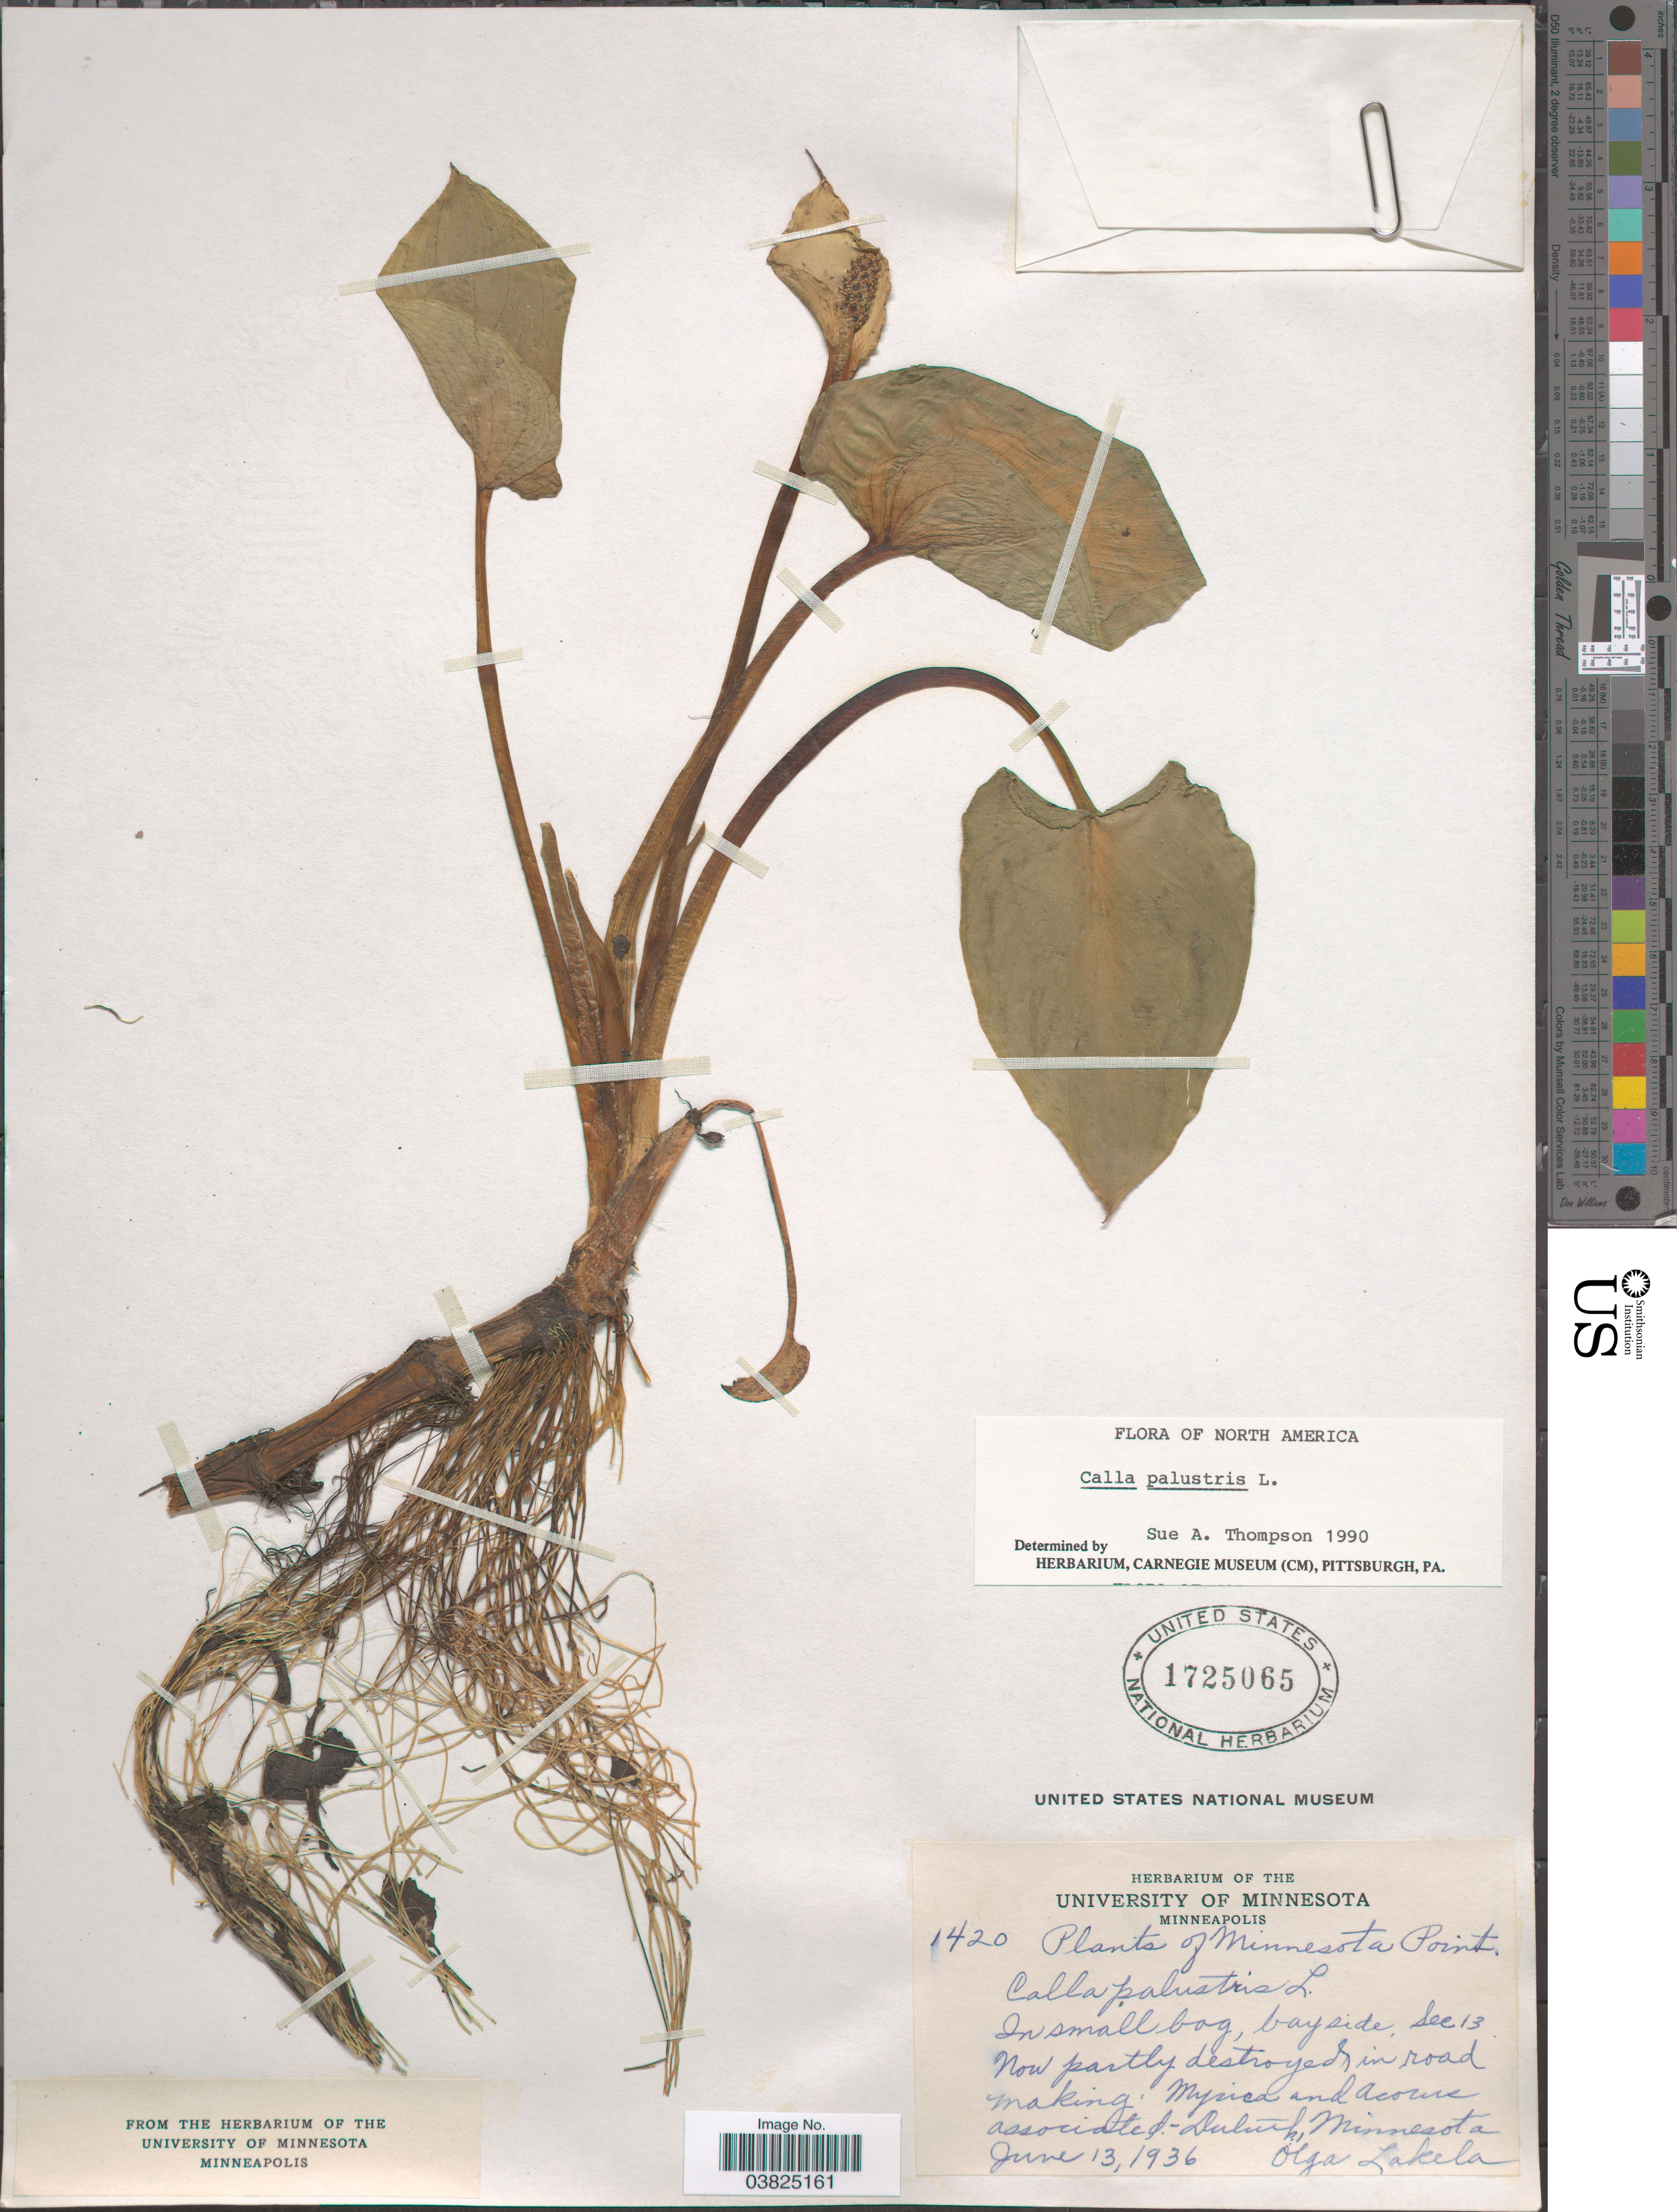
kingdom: Plantae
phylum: Tracheophyta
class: Liliopsida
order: Alismatales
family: Araceae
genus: Calla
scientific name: Calla palustris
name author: L.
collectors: O. K. Lakela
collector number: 1420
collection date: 1936-06-13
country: United States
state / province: Minnesota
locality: Minnesota Point. Bayside, Sec 13. Duluth.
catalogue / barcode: US 1725065